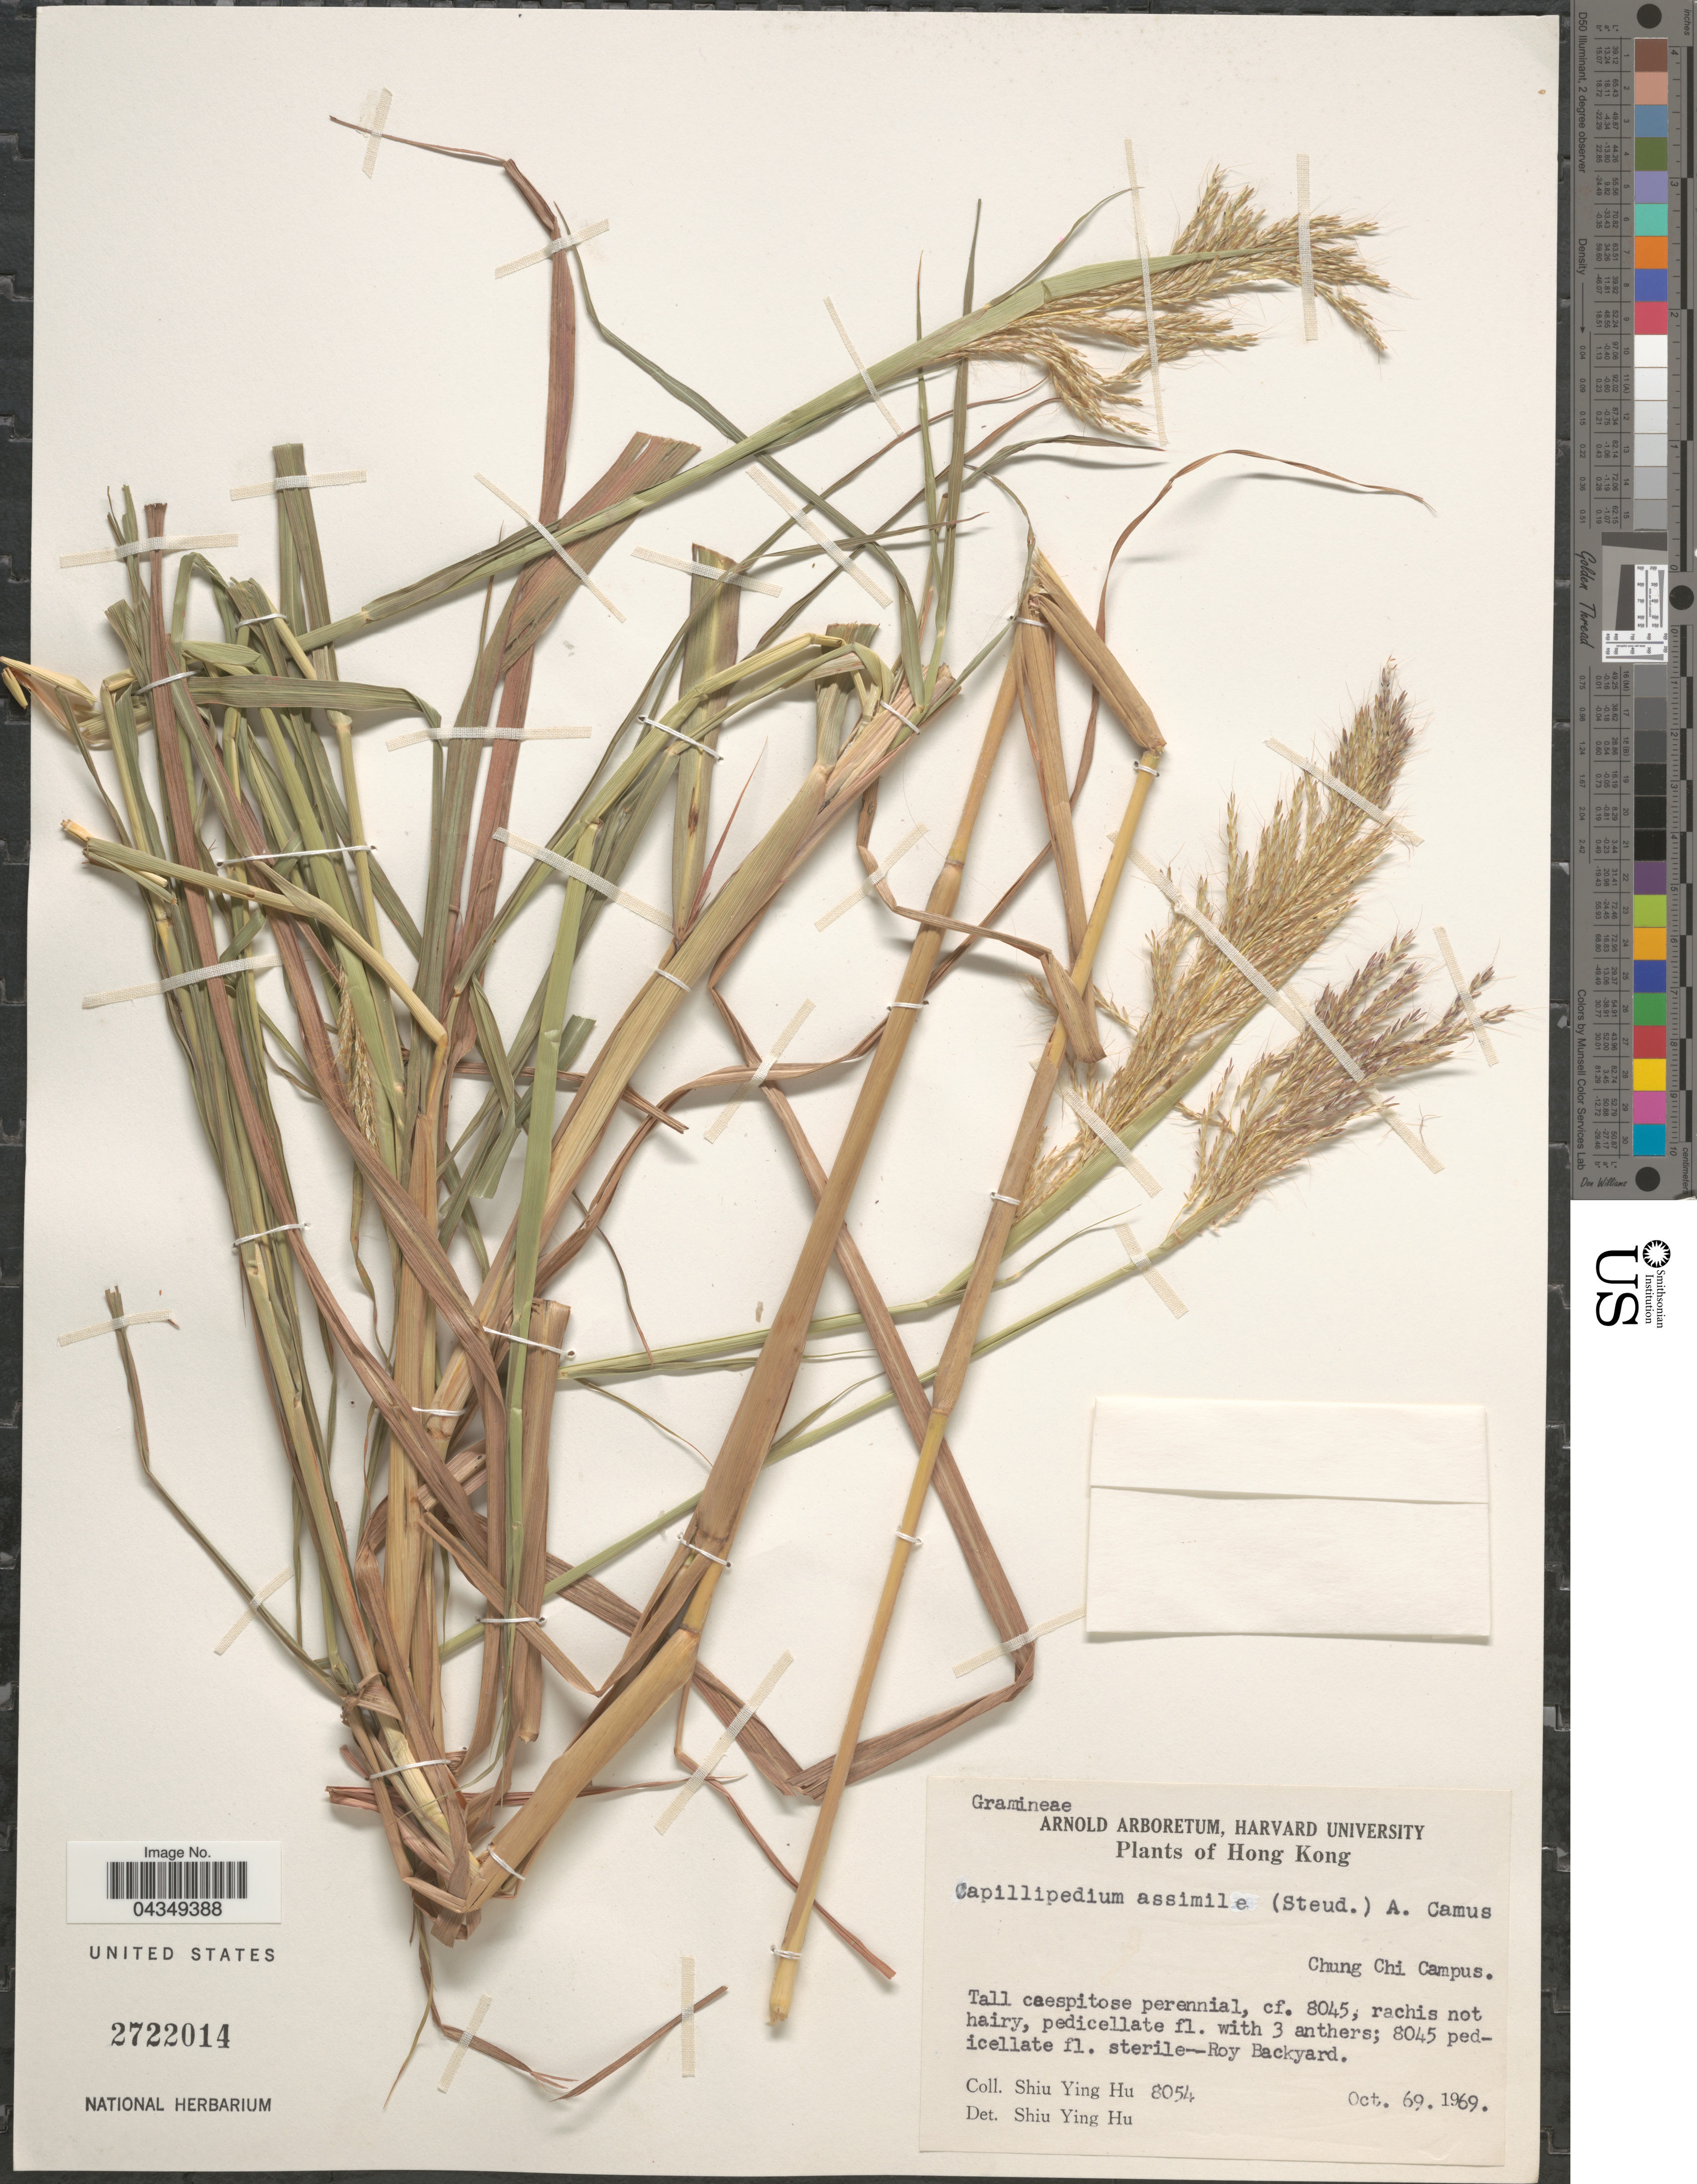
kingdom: Plantae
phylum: Tracheophyta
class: Liliopsida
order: Poales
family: Poaceae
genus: Capillipedium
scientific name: Capillipedium assimile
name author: (Steud.) A. Camus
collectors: S. Y. Hu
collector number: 8054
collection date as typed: Oct. 69. 1969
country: China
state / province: Hong Kong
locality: Chung Chi Campus.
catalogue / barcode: US 2722014